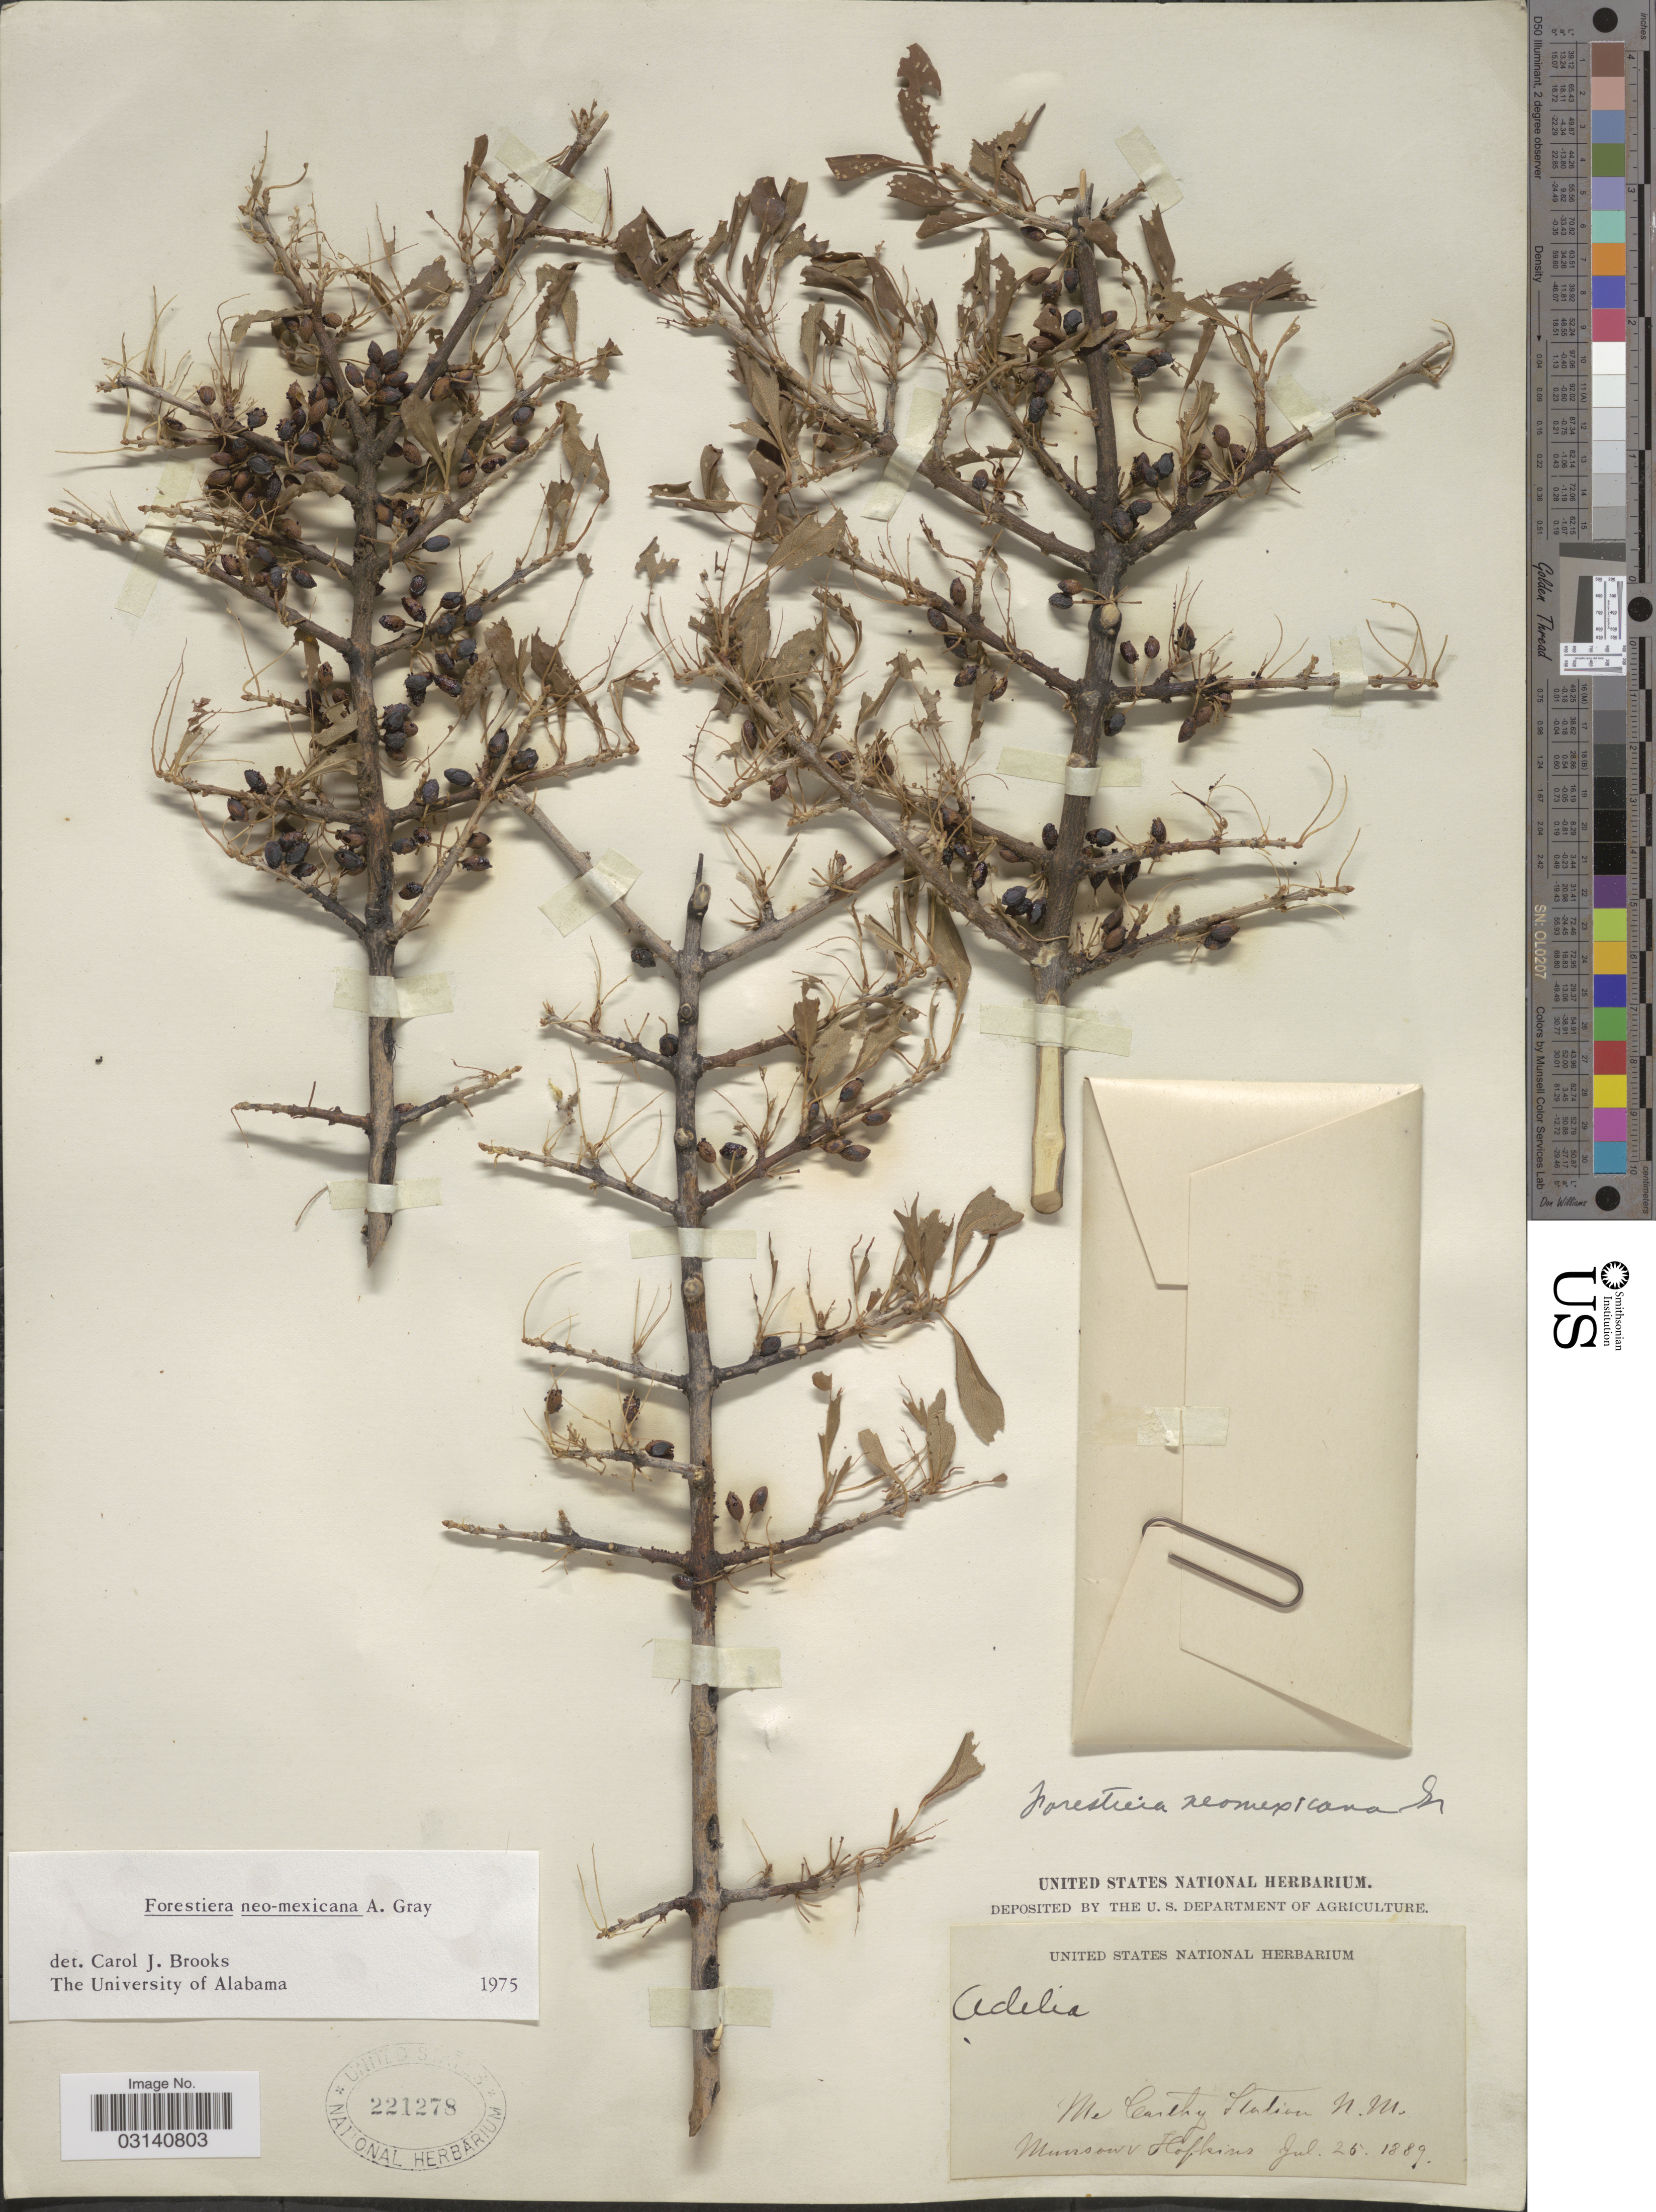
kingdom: Plantae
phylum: Tracheophyta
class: Magnoliopsida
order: Lamiales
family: Oleaceae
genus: Forestiera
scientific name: Forestiera neomexicana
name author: A. Gray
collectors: M. Hopkins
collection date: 1889-07-26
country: United States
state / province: New Mexico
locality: McCarthy Station N. M.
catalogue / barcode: US 221278